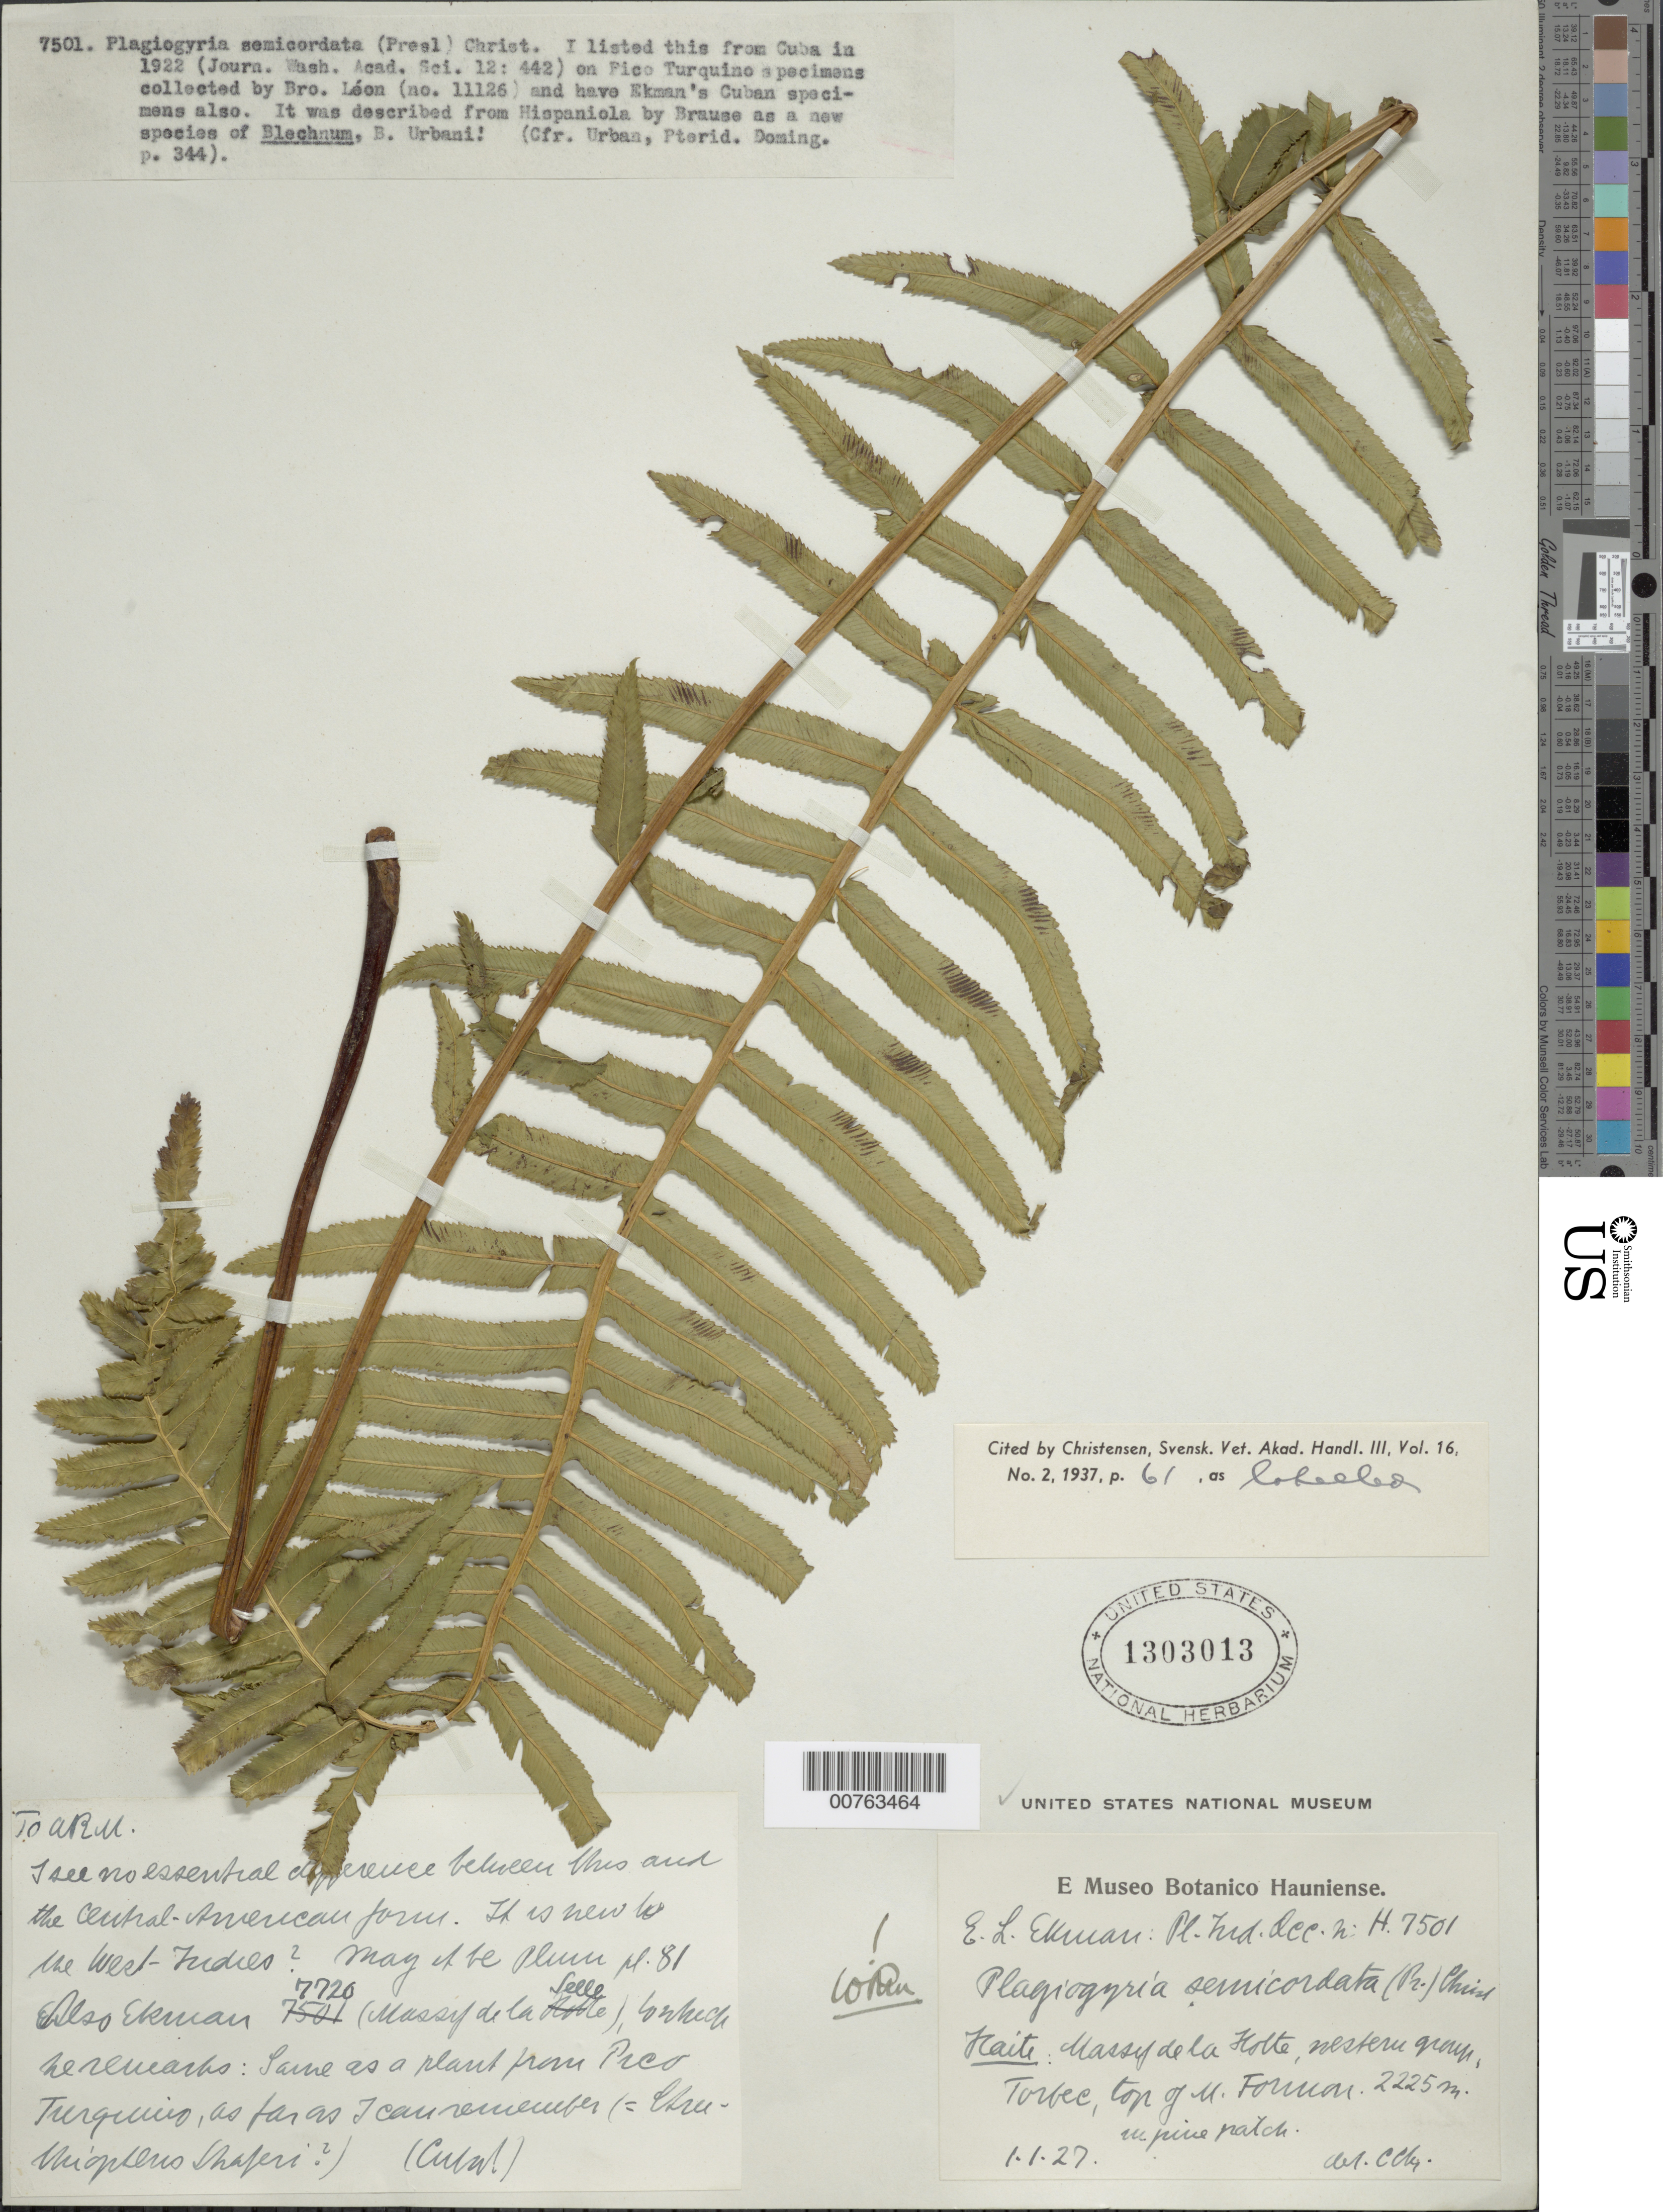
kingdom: Plantae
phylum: Tracheophyta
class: Polypodiopsida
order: Cyatheales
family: Plagiogyriaceae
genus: Plagiogyria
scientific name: Plagiogyria serrulata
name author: (Sw.) Lellinger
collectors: E. L. Ekman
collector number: H 7501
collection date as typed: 01 Jan 1927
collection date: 1927-01-01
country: Haiti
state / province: Sud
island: Hispaniola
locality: Massif de la Hotte, western group, Torbec, top of M. Formond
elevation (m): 2225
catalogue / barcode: US 1303013